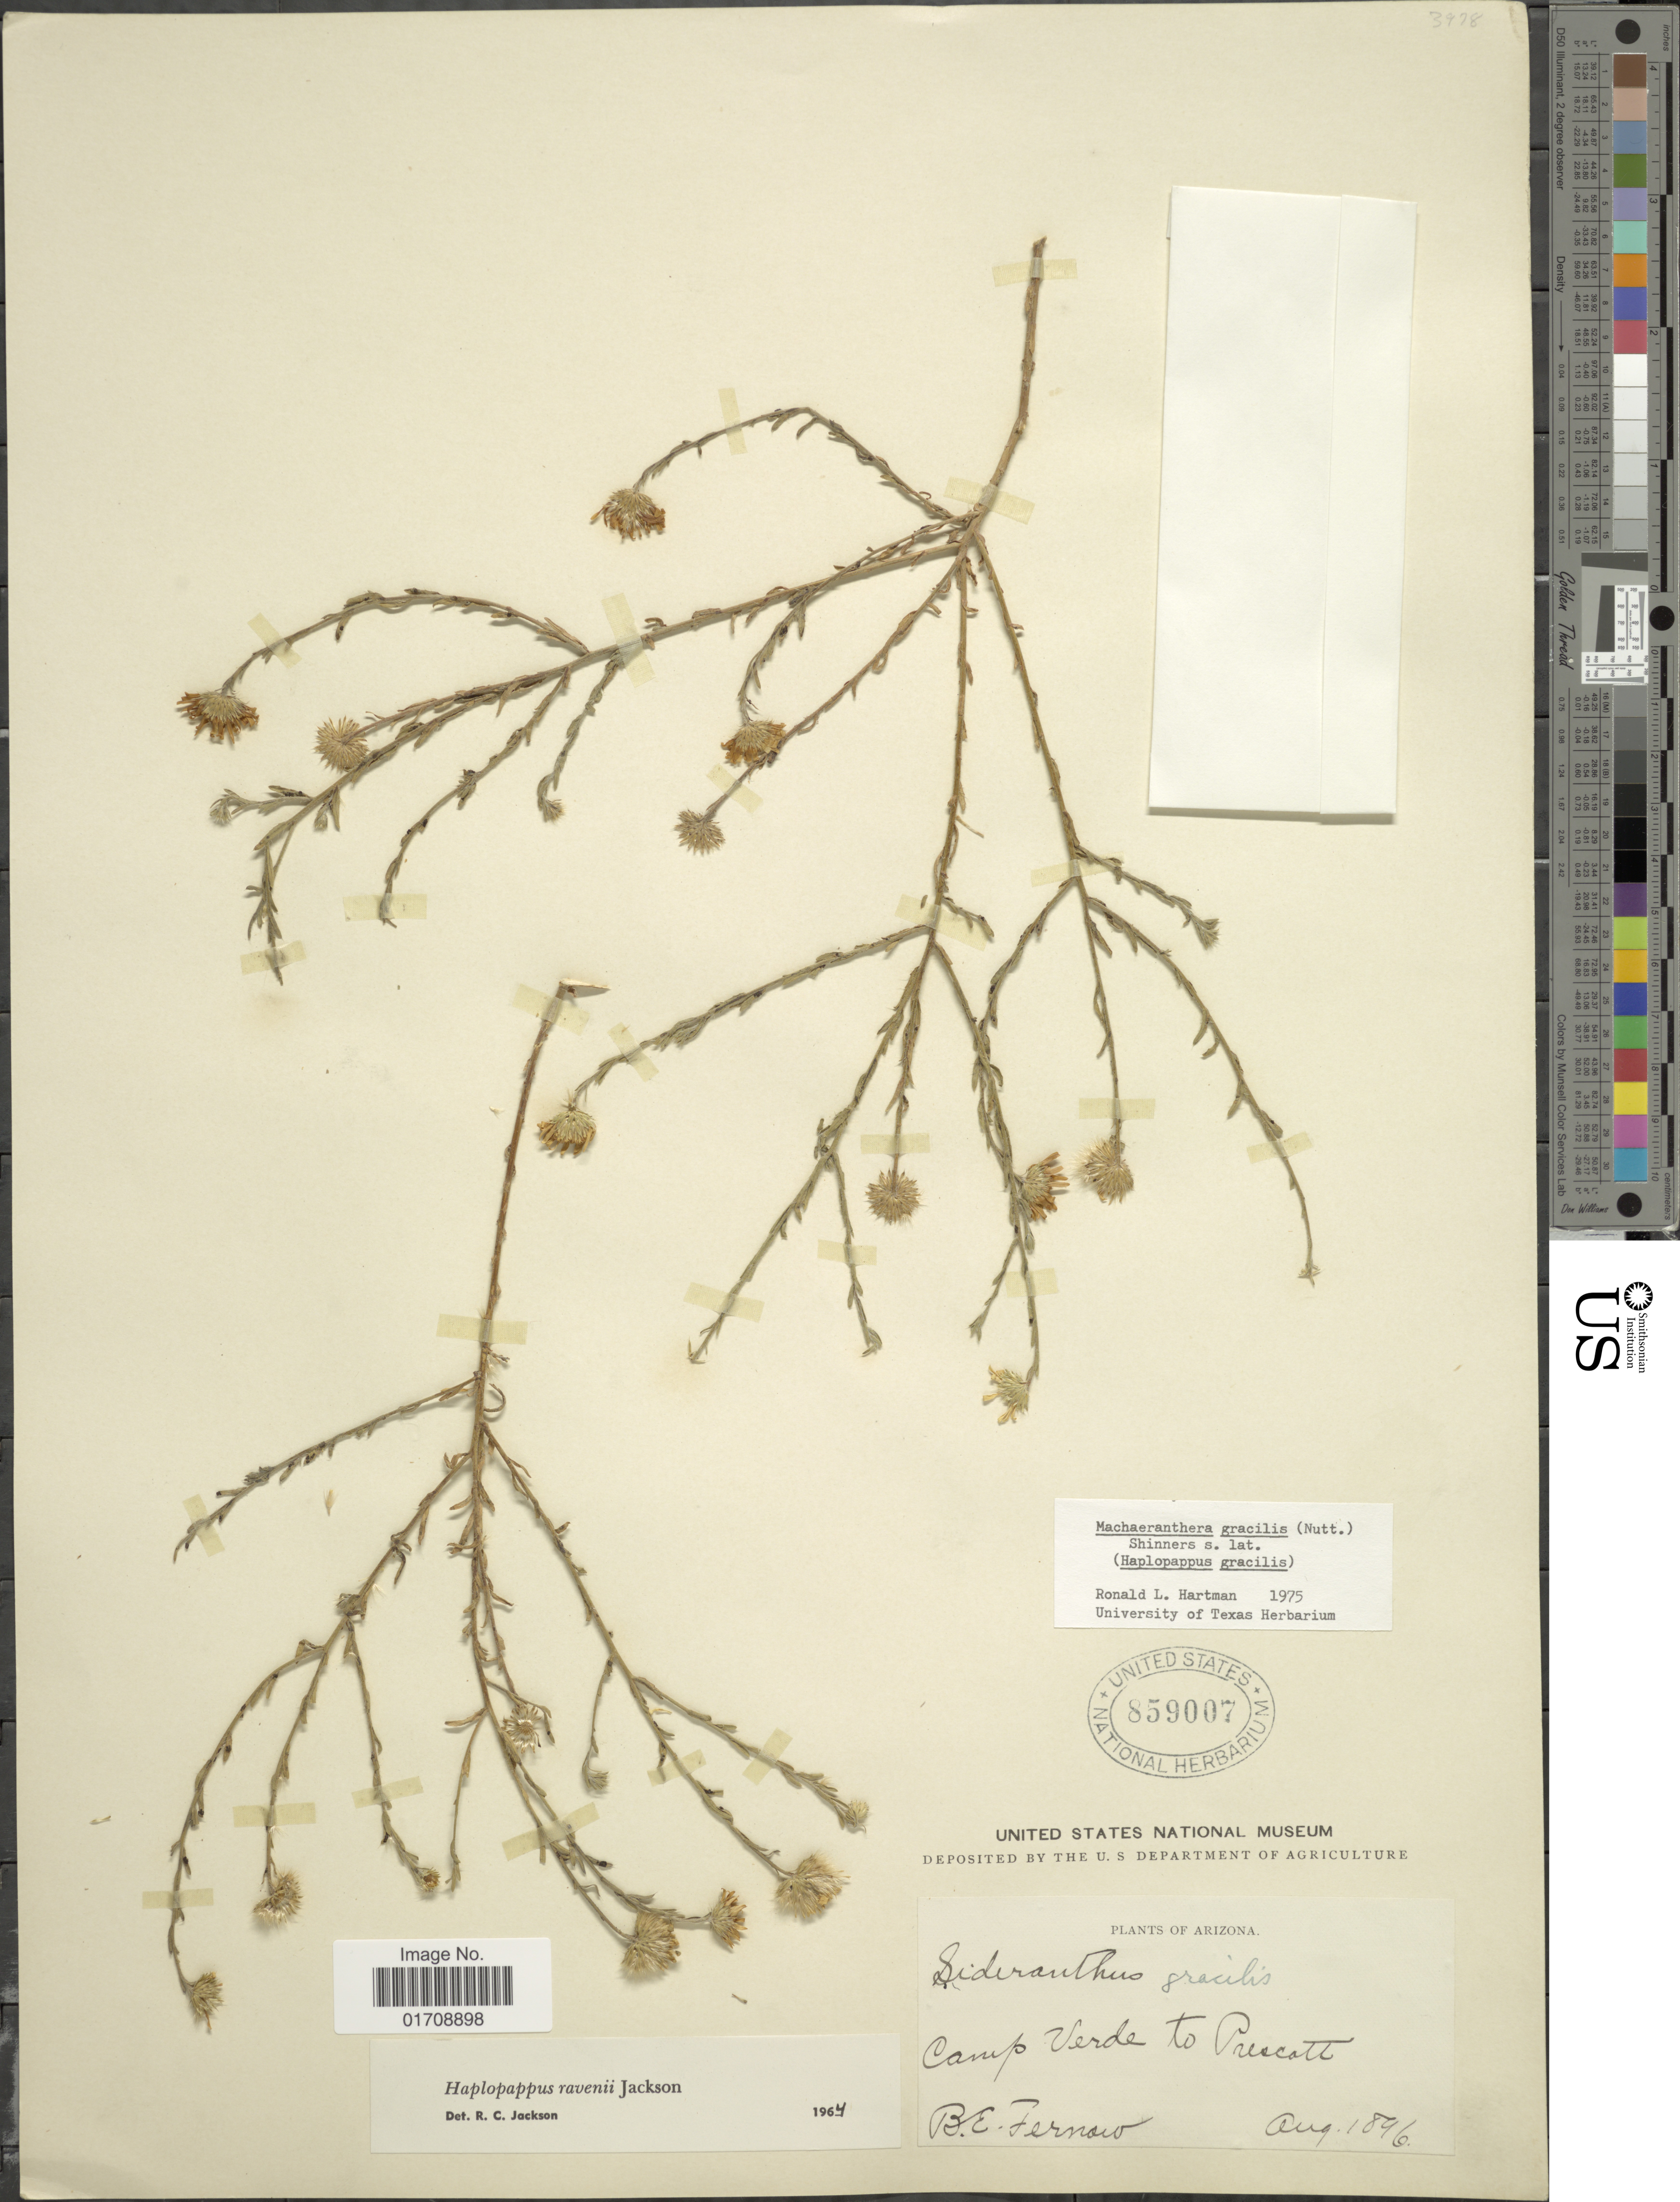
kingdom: Plantae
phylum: Tracheophyta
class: Magnoliopsida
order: Asterales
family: Asteraceae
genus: Machaeranthera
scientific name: Machaeranthera gracilis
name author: (Nutt.) Shinners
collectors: B. Fernow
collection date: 1896-08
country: United States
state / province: Arizona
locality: Camp Verde to Prescott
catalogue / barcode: US 859007